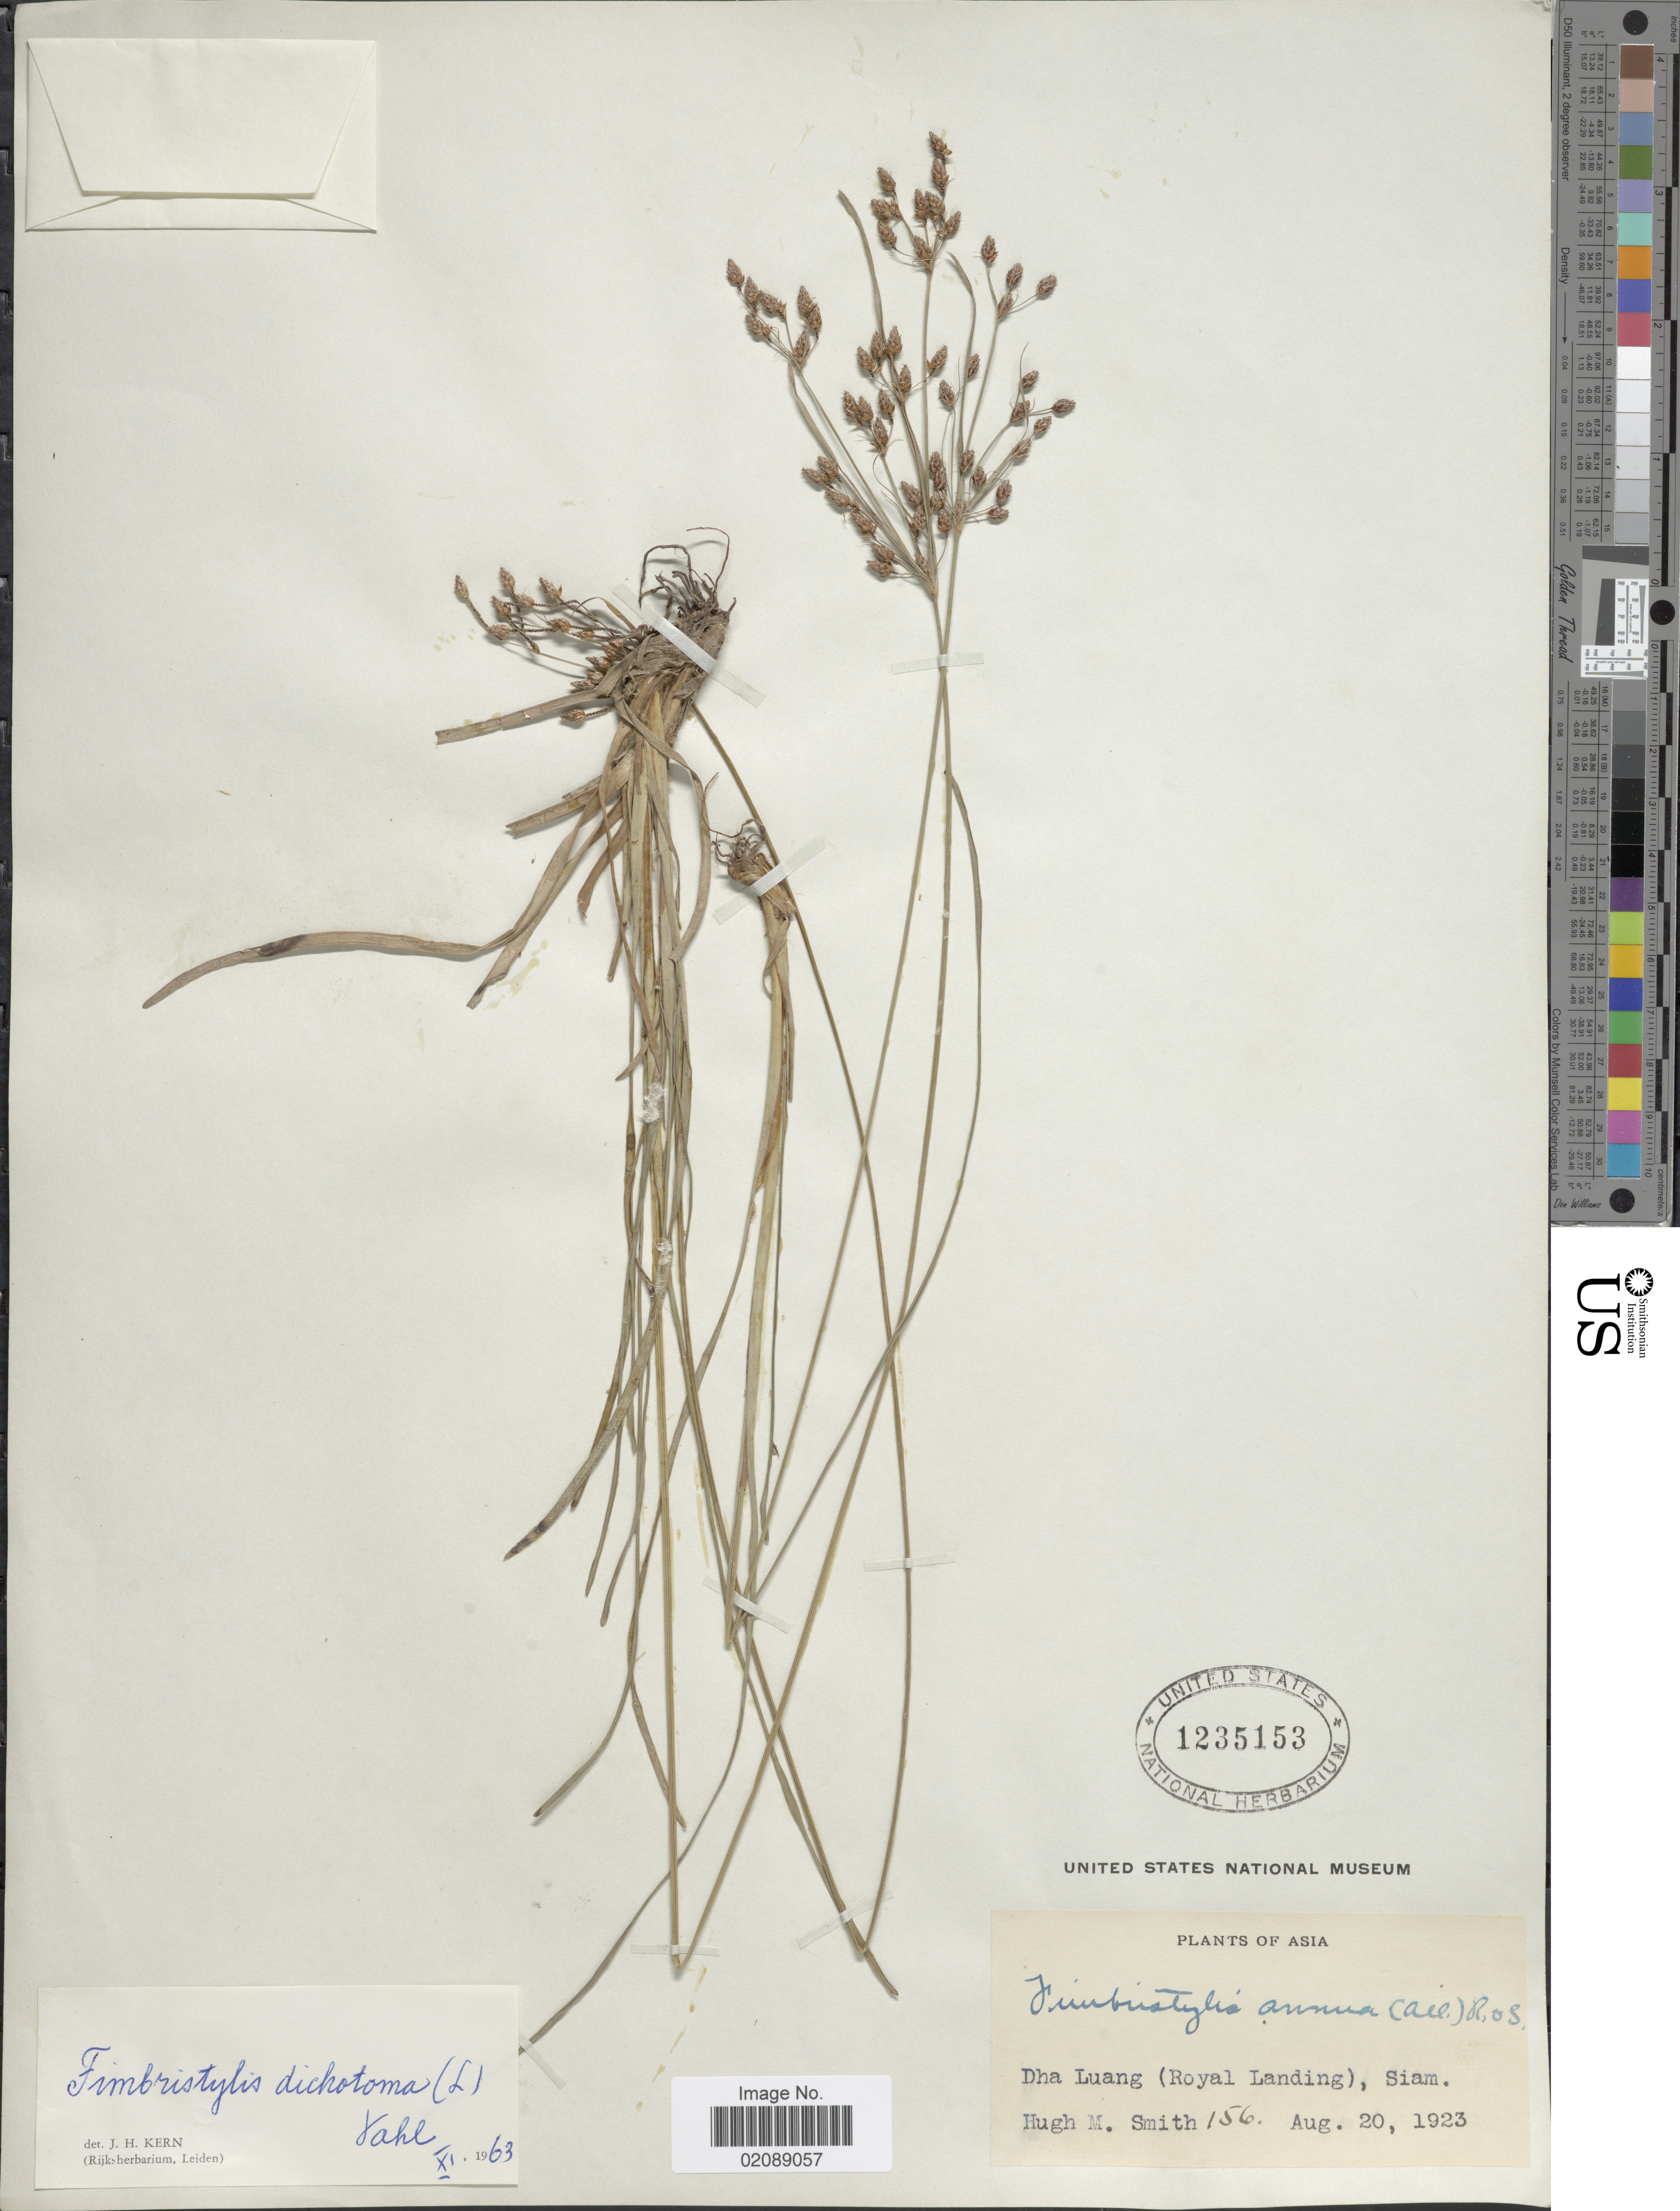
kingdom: Plantae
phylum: Tracheophyta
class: Liliopsida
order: Poales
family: Cyperaceae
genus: Fimbristylis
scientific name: Fimbristylis dichotoma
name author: (L.) Vahl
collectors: H. M. Smith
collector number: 156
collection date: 1923-08-20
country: Thailand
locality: Asia, Dha Luang (Royal Landing), Siam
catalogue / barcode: US 1235153